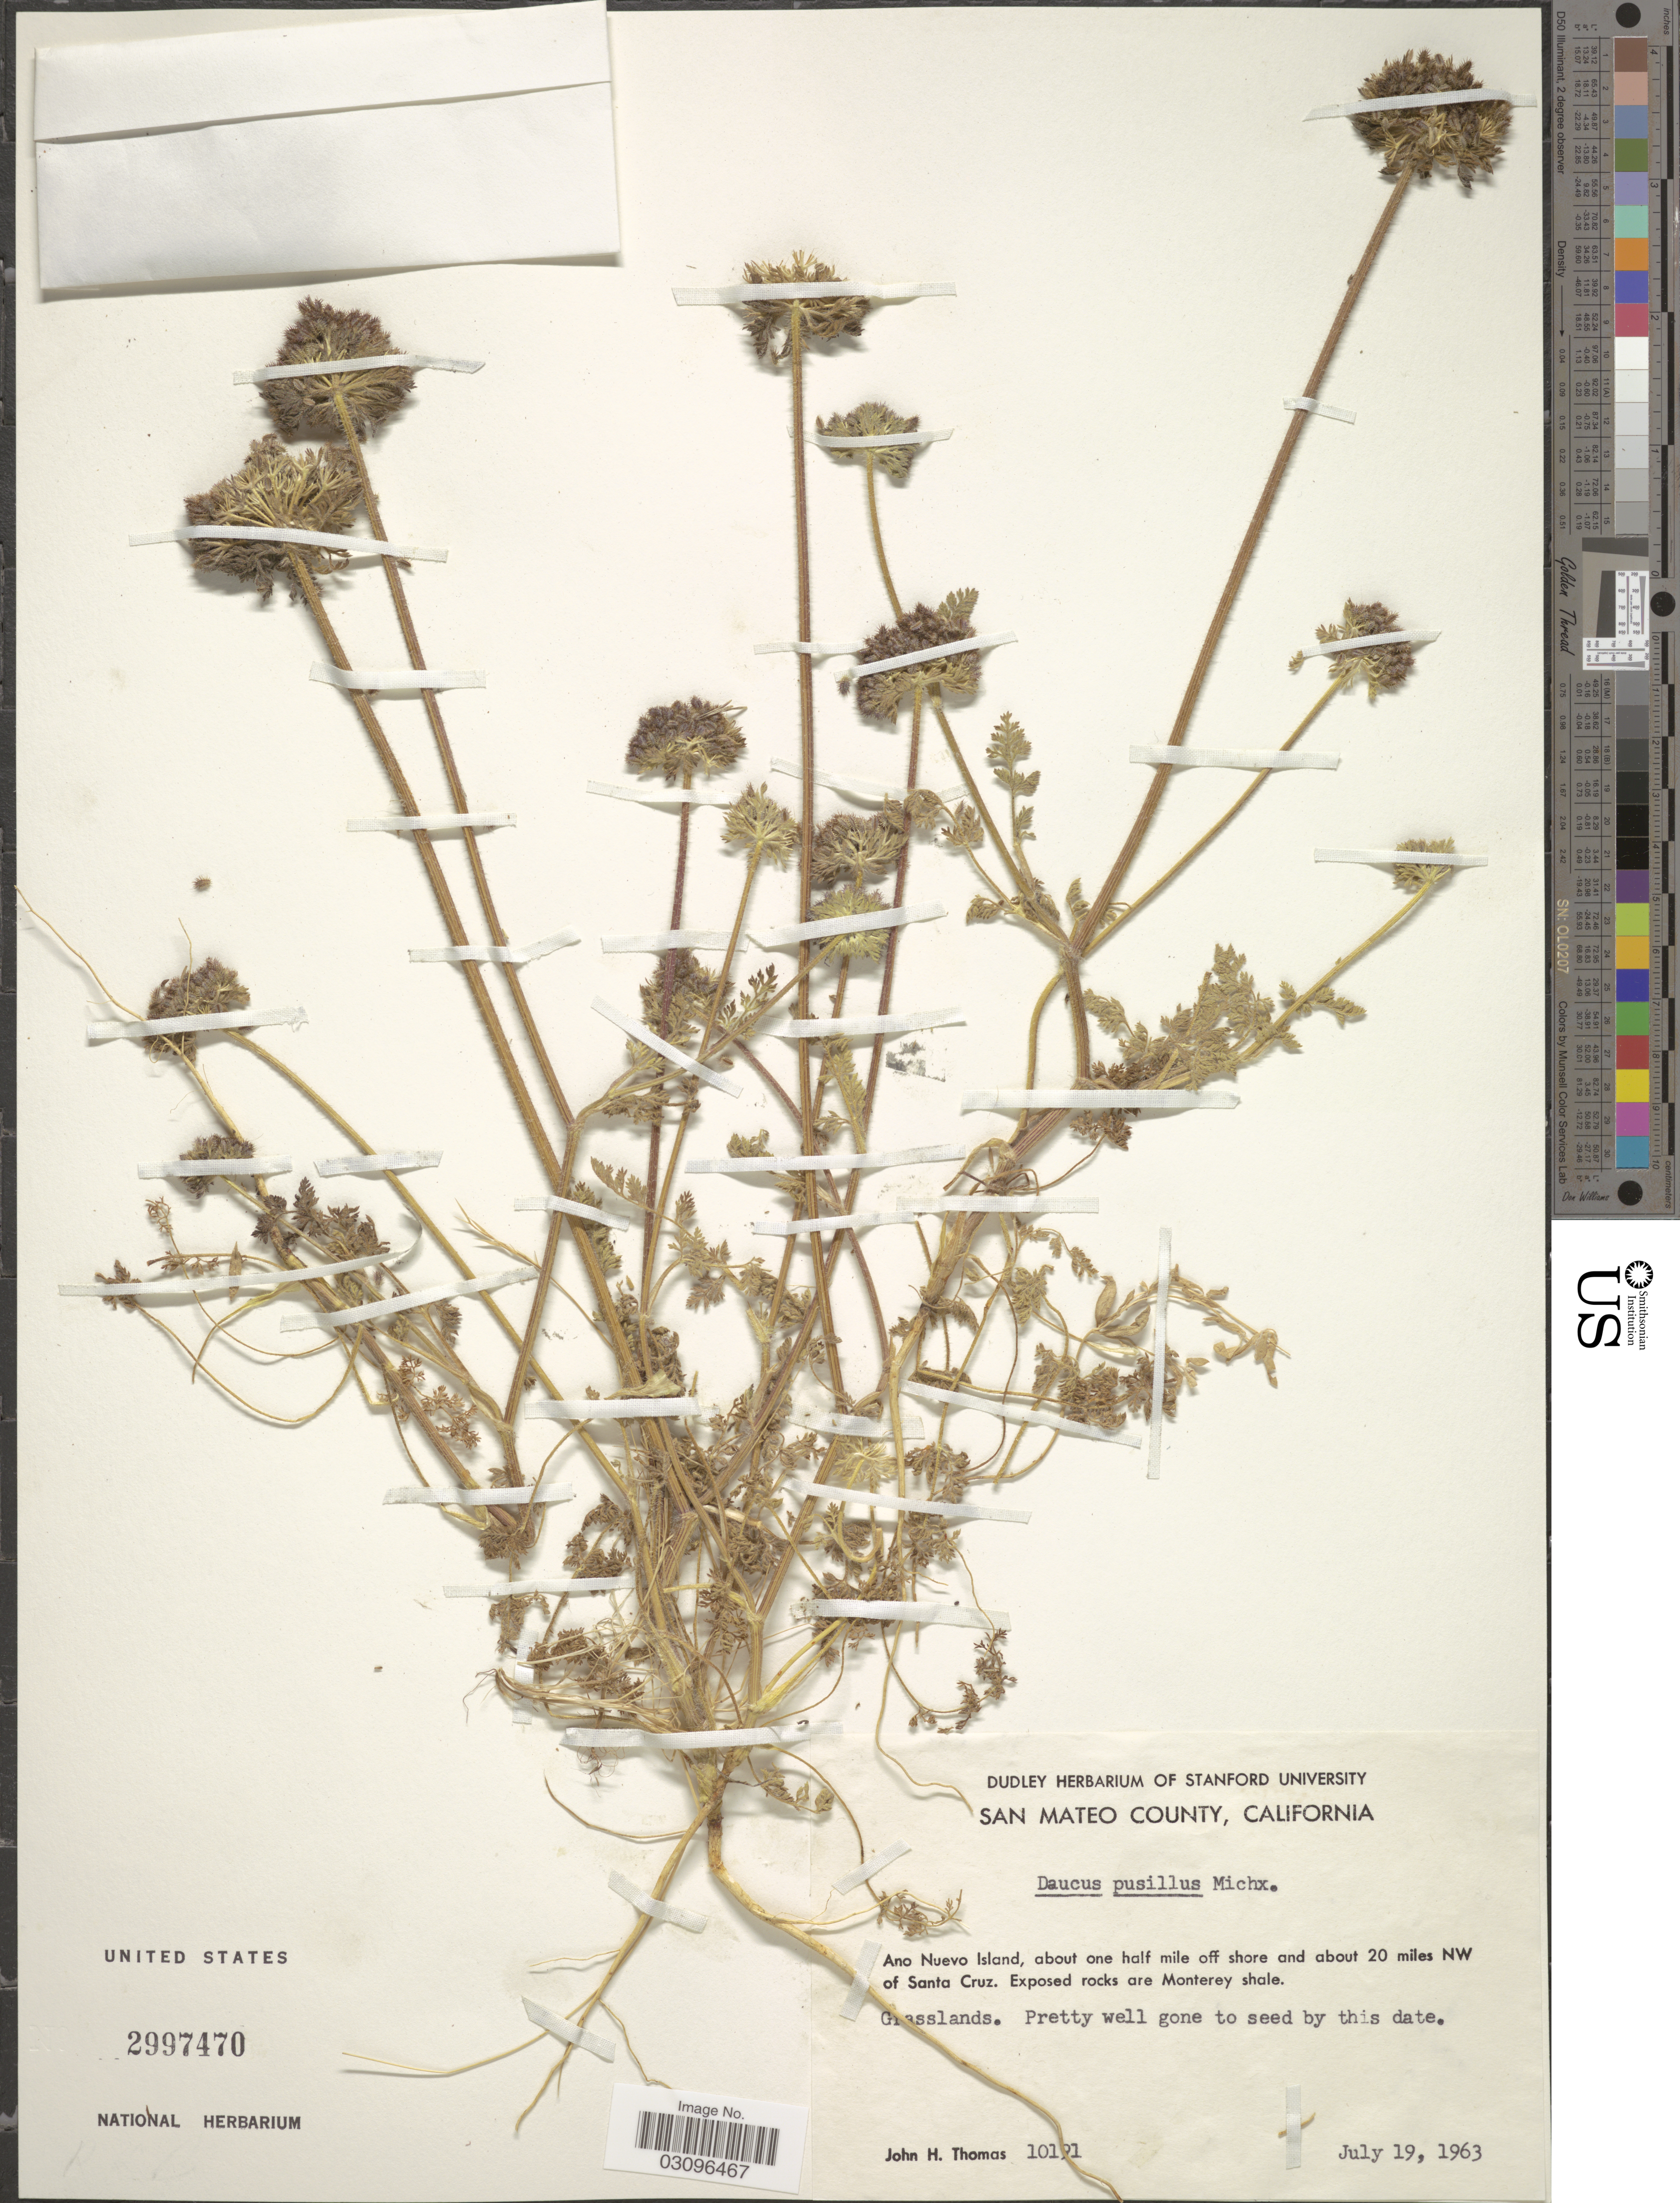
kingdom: Plantae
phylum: Tracheophyta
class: Magnoliopsida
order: Apiales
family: Apiaceae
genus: Daucus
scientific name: Daucus pusillus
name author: Michx.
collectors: J. H. Thomas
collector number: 10191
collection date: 1963-07-19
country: United States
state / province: California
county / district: San Mateo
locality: San Mateo County, Ano Nuevo Island, about one half mile of shore and about 20 miles NW of Santa Cruz.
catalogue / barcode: US 2997470